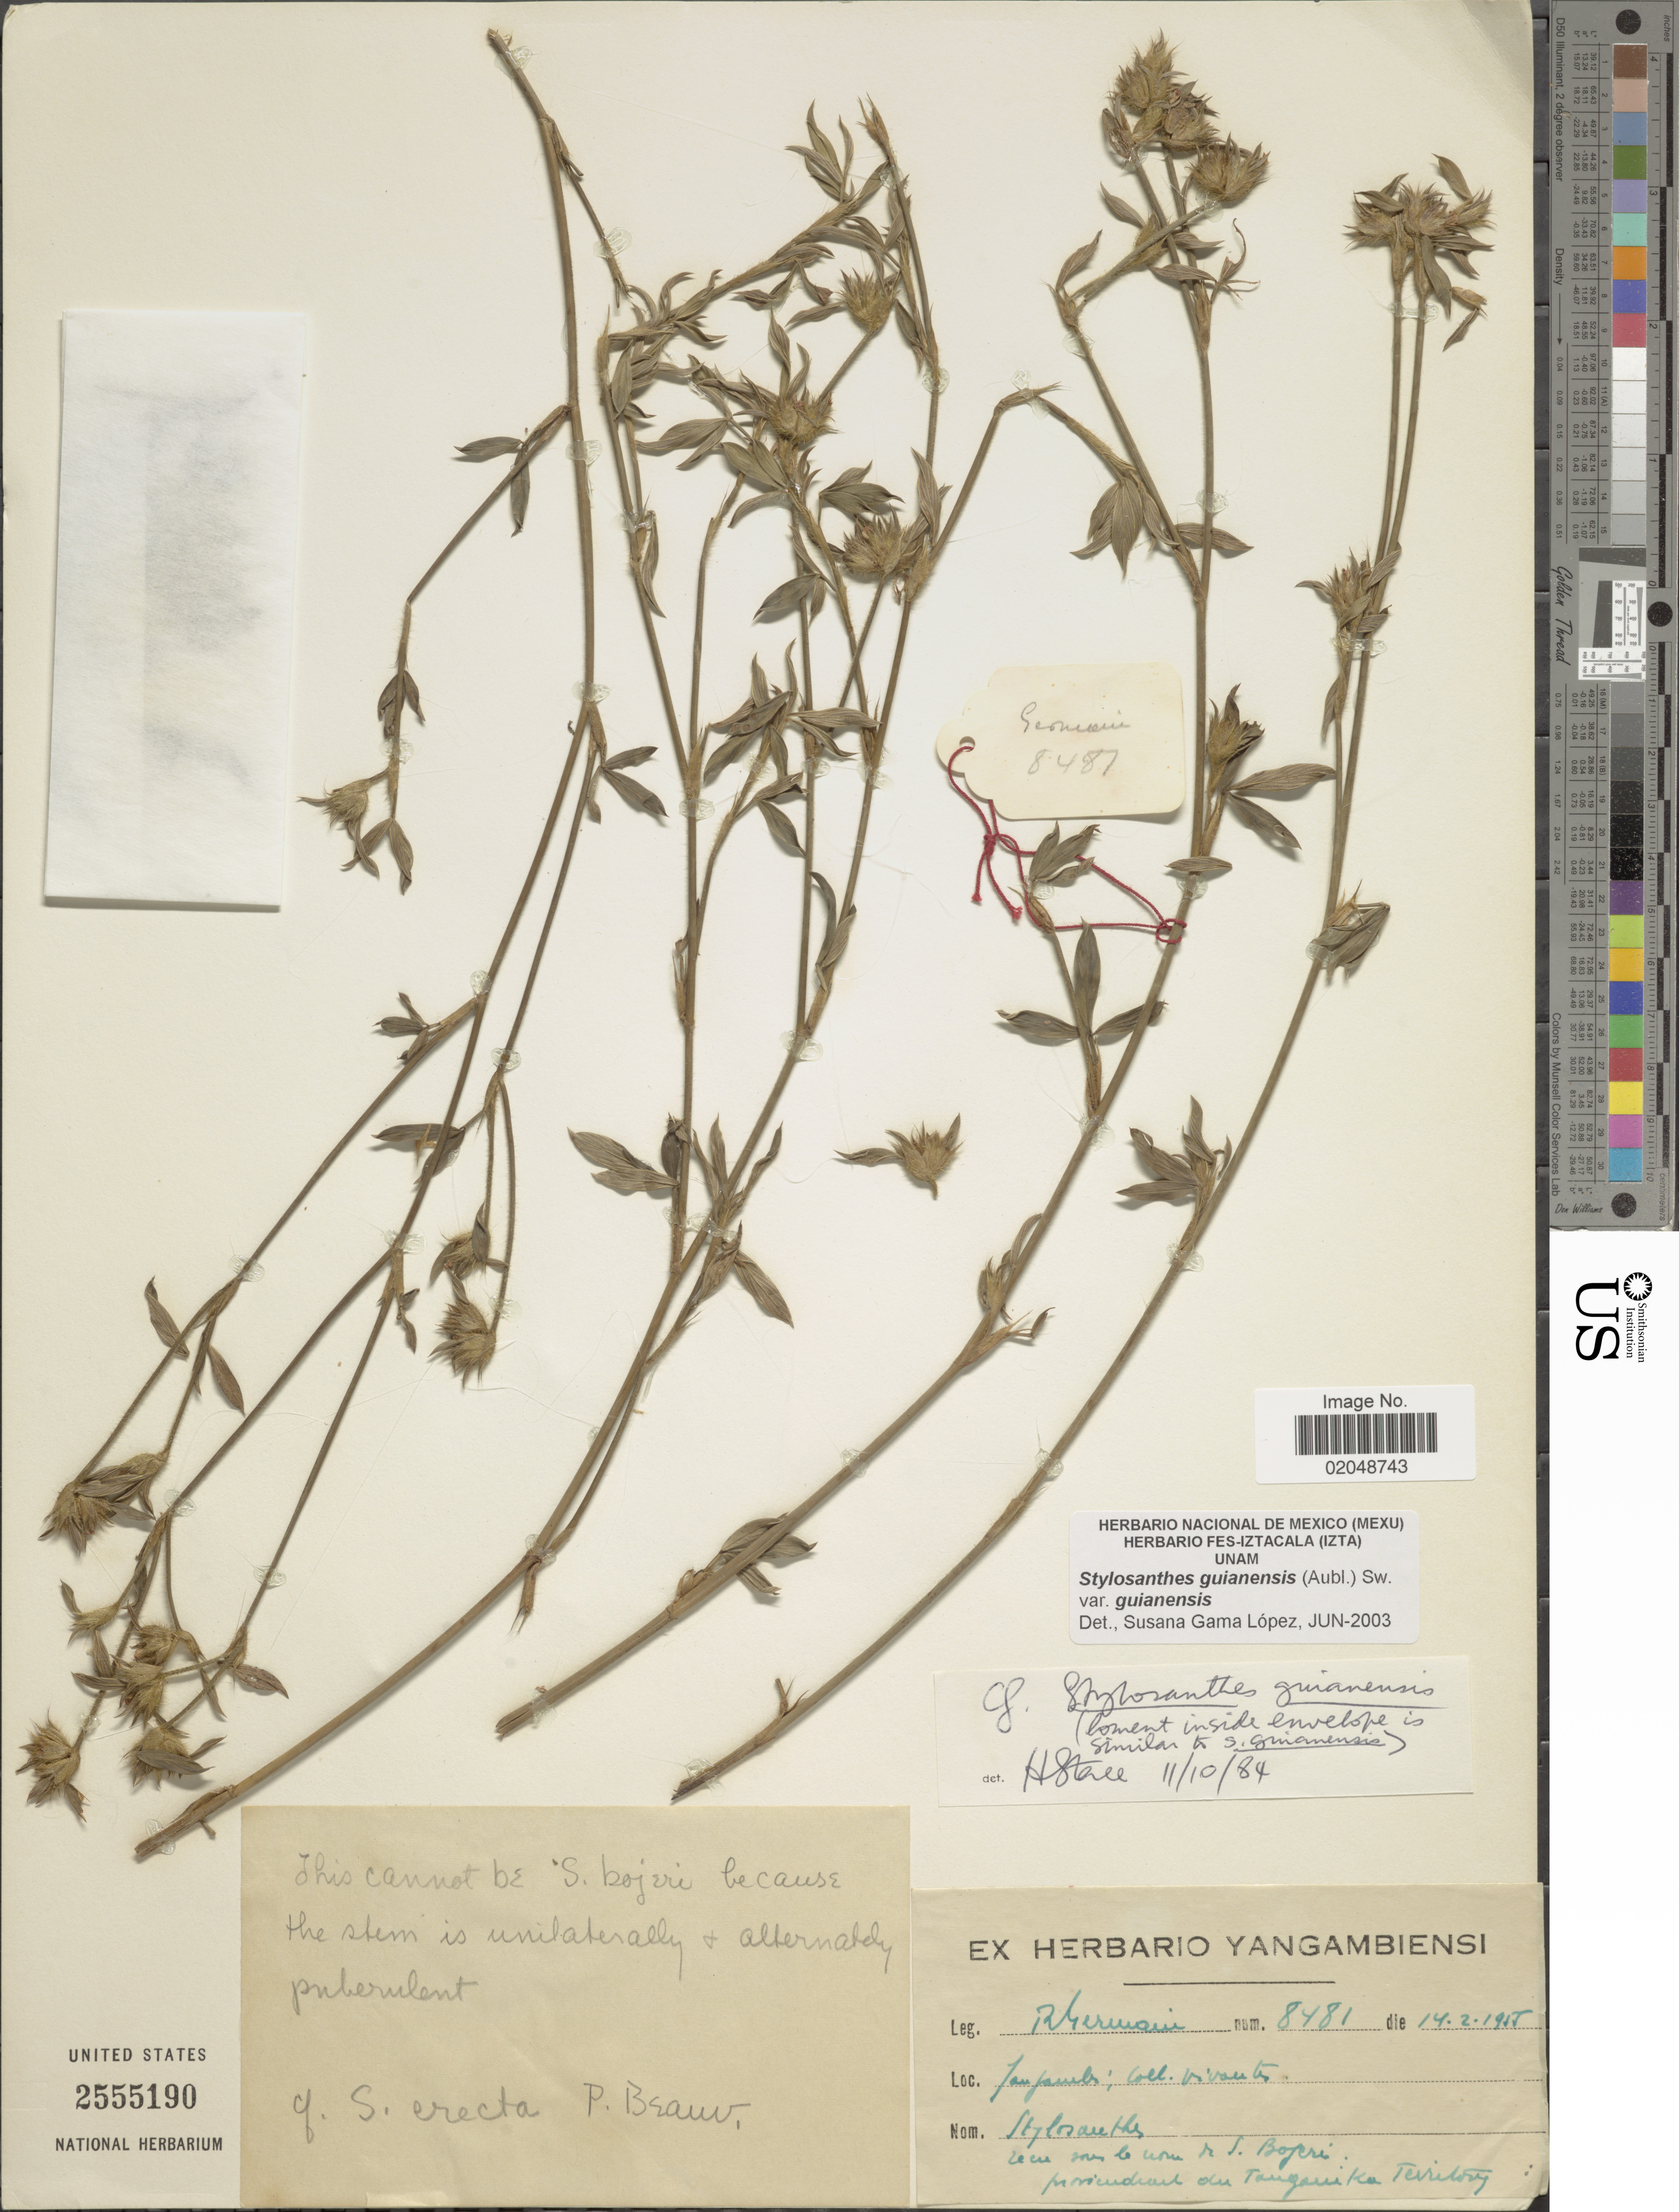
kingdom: Plantae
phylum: Tracheophyta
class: Magnoliopsida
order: Fabales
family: Fabaceae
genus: Stylosanthes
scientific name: Stylosanthes guianensis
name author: (Aubl.) Sw.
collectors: R. Germain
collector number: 8481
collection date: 1955-02-14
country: Congo, Democratic Republic of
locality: Yangambi: Coll vivantes, [illegible text] du Tangayika Territory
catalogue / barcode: US 2555190